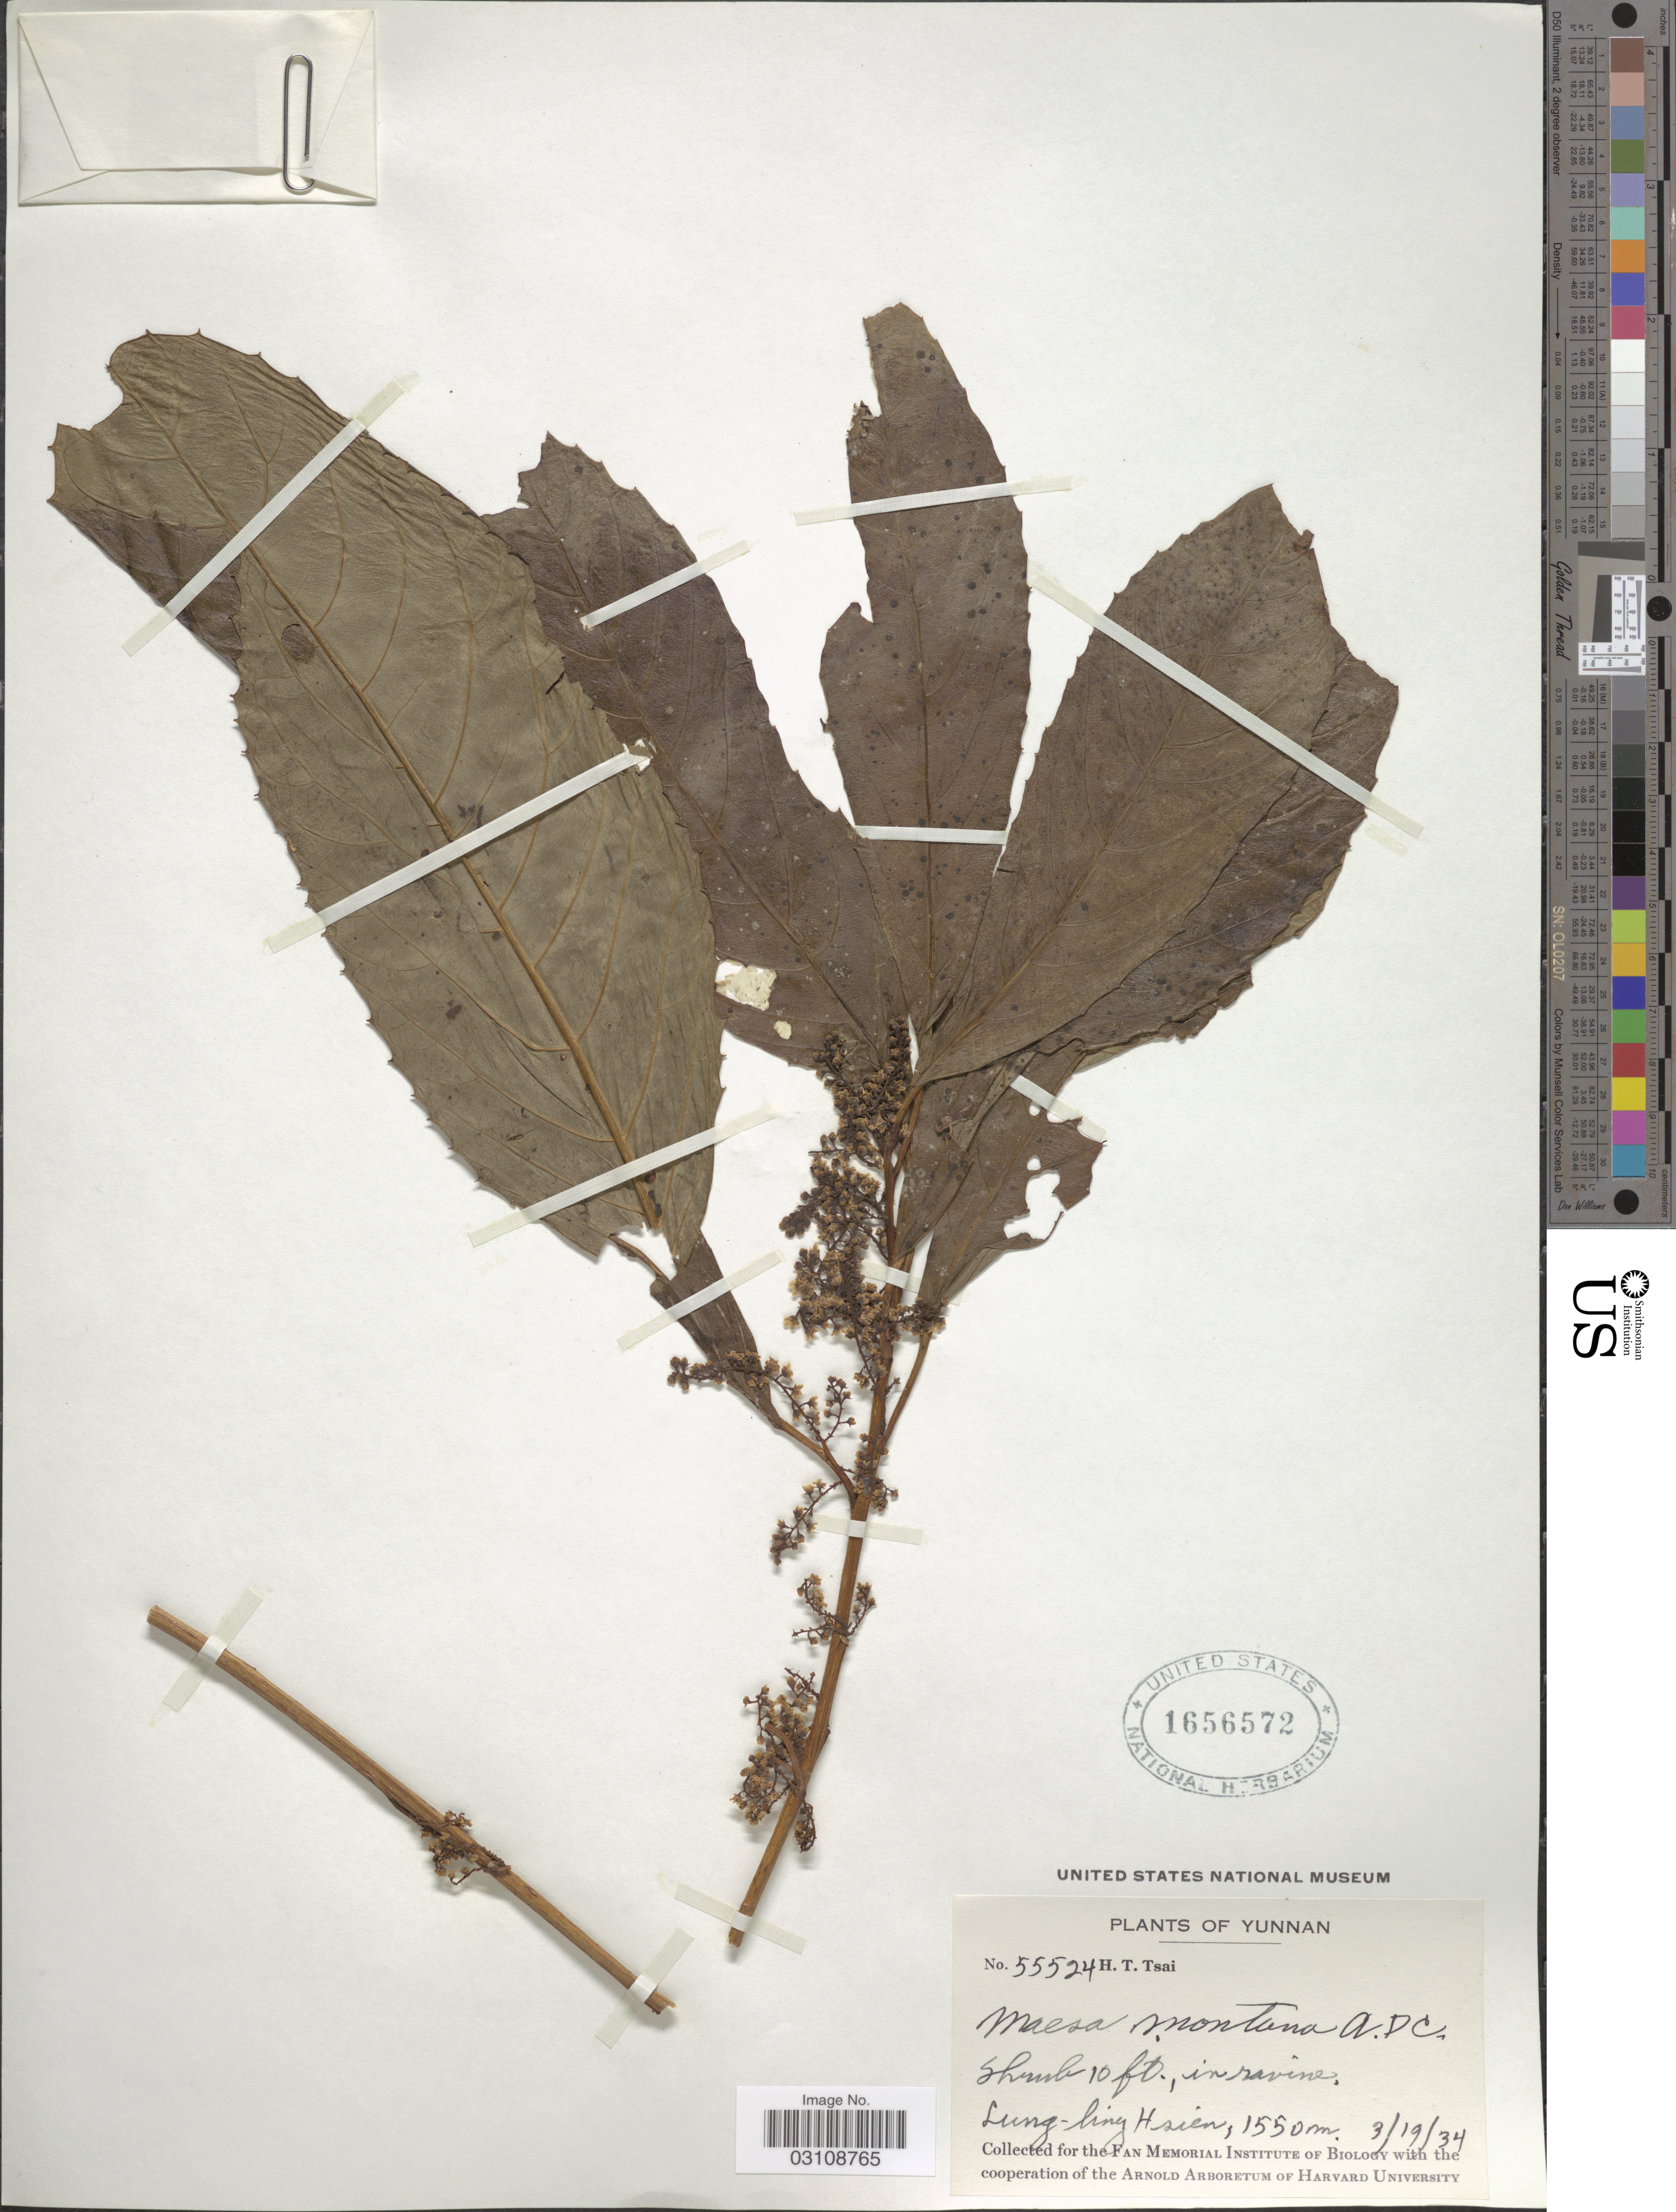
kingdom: Plantae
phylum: Tracheophyta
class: Magnoliopsida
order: Ericales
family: Primulaceae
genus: Maesa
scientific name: Maesa montana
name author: A. DC.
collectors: H. Tsai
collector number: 55524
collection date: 1934-03-19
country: China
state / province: Yunnan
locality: Lung-ling Hsien.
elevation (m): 1550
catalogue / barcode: US 1656572